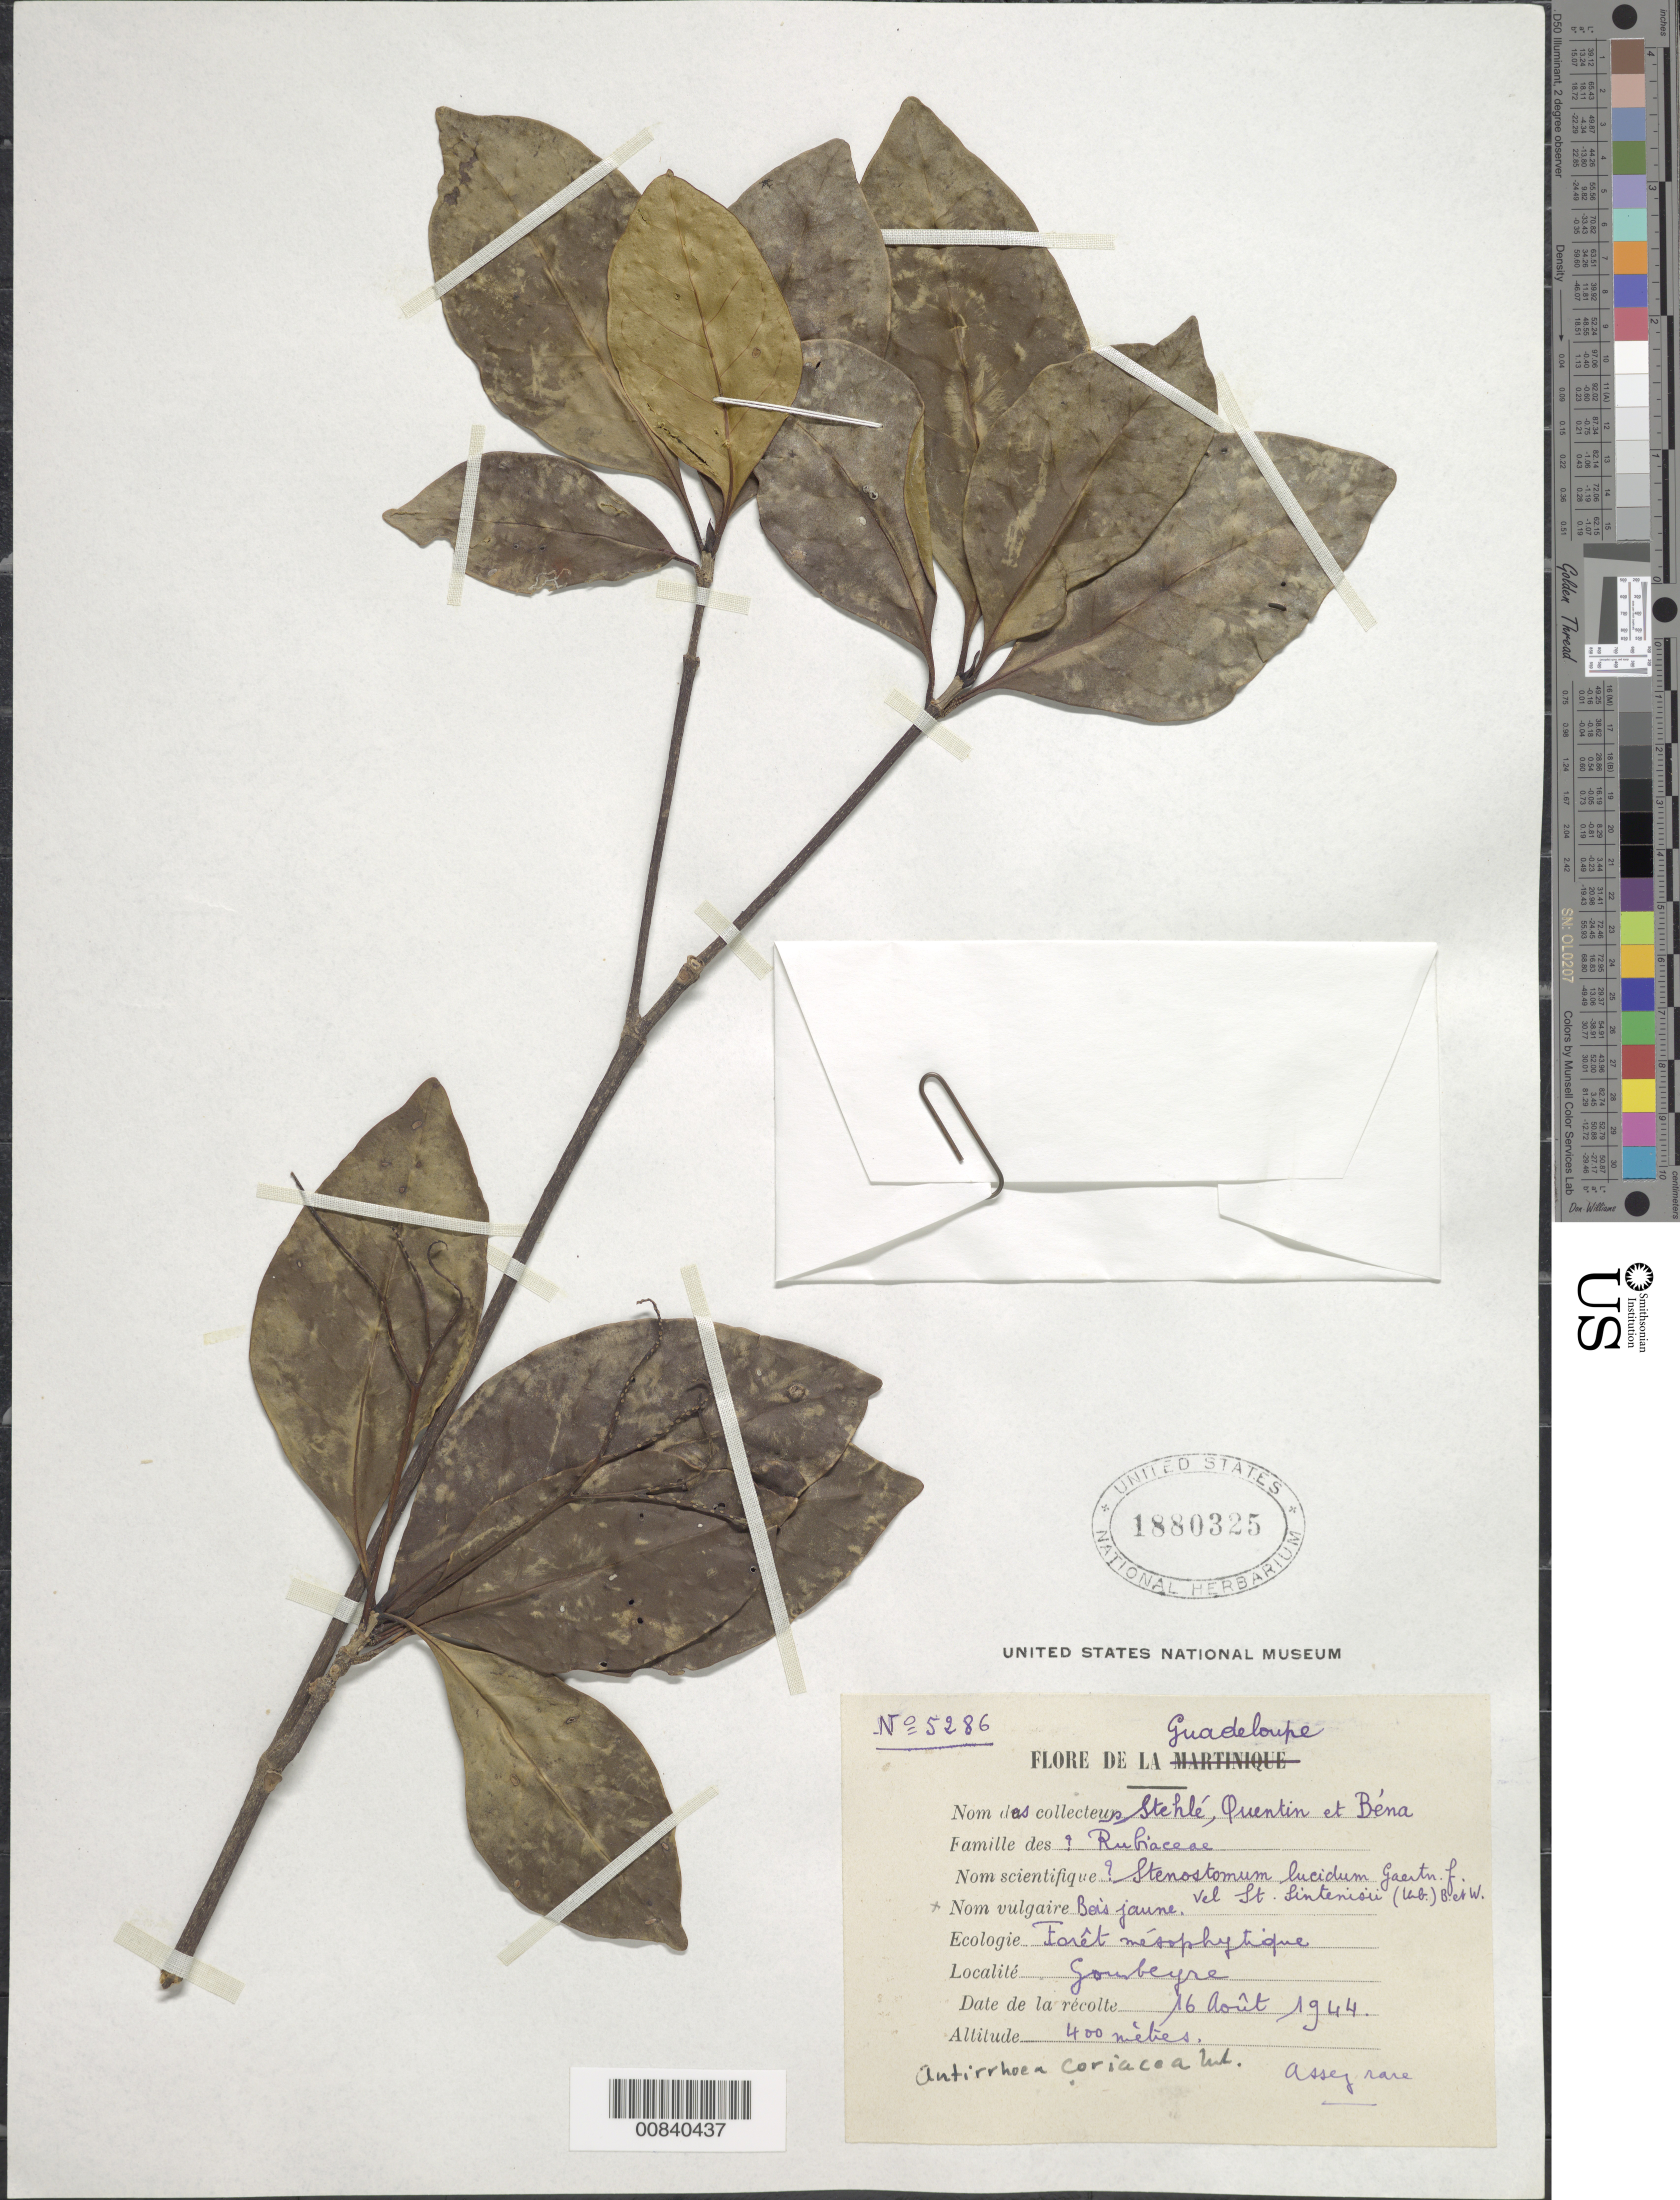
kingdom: Plantae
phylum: Tracheophyta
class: Magnoliopsida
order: Gentianales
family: Rubiaceae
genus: Stenostomum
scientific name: Stenostomum coriaceum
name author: (Vahl) Griseb.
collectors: H. Stehlé, J. Quentin & R. Béna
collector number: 5286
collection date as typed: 16 Aug 1944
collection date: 1944-08-16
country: Guadeloupe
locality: Gou-beyre (sp?)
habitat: Forêt mésophytique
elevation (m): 400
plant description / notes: Common name: Bois jaune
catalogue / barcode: US 1880325